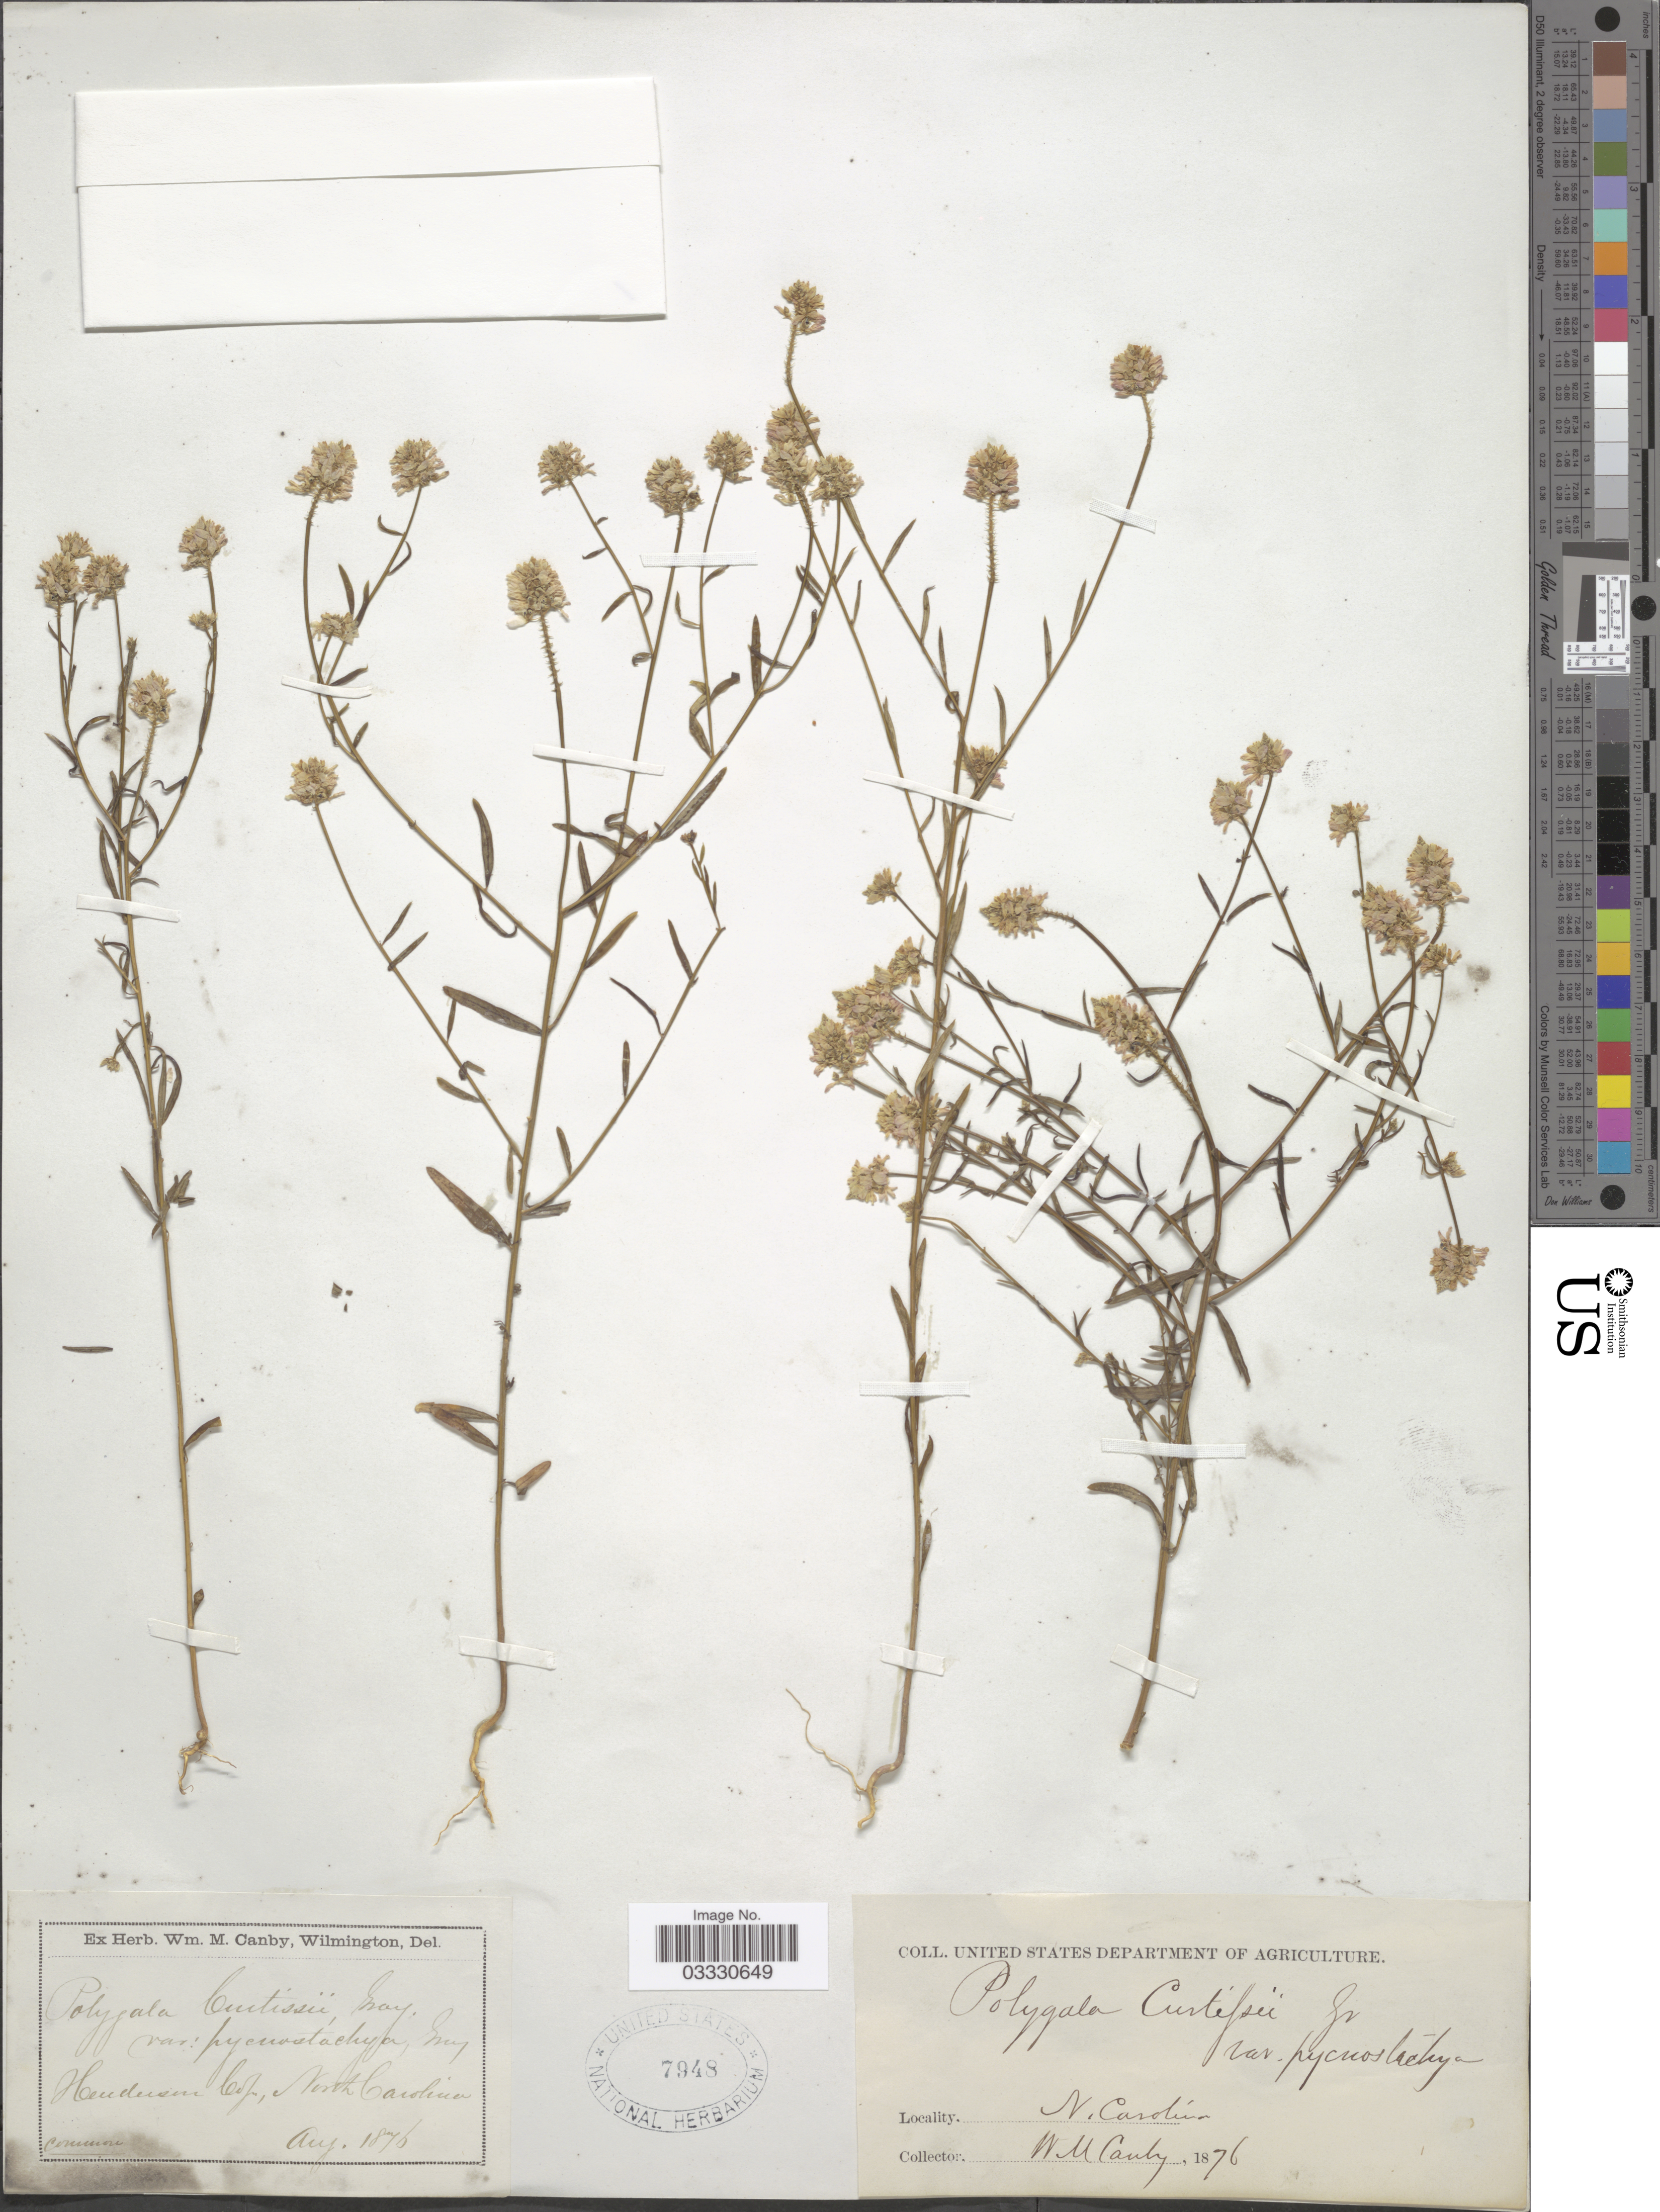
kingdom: Plantae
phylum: Tracheophyta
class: Magnoliopsida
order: Fabales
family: Polygalaceae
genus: Polygala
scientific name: Polygala curtissii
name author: A. Gray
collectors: W. Canby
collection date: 1876-08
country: United States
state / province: North Carolina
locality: Henderson Co.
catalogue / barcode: US 7948